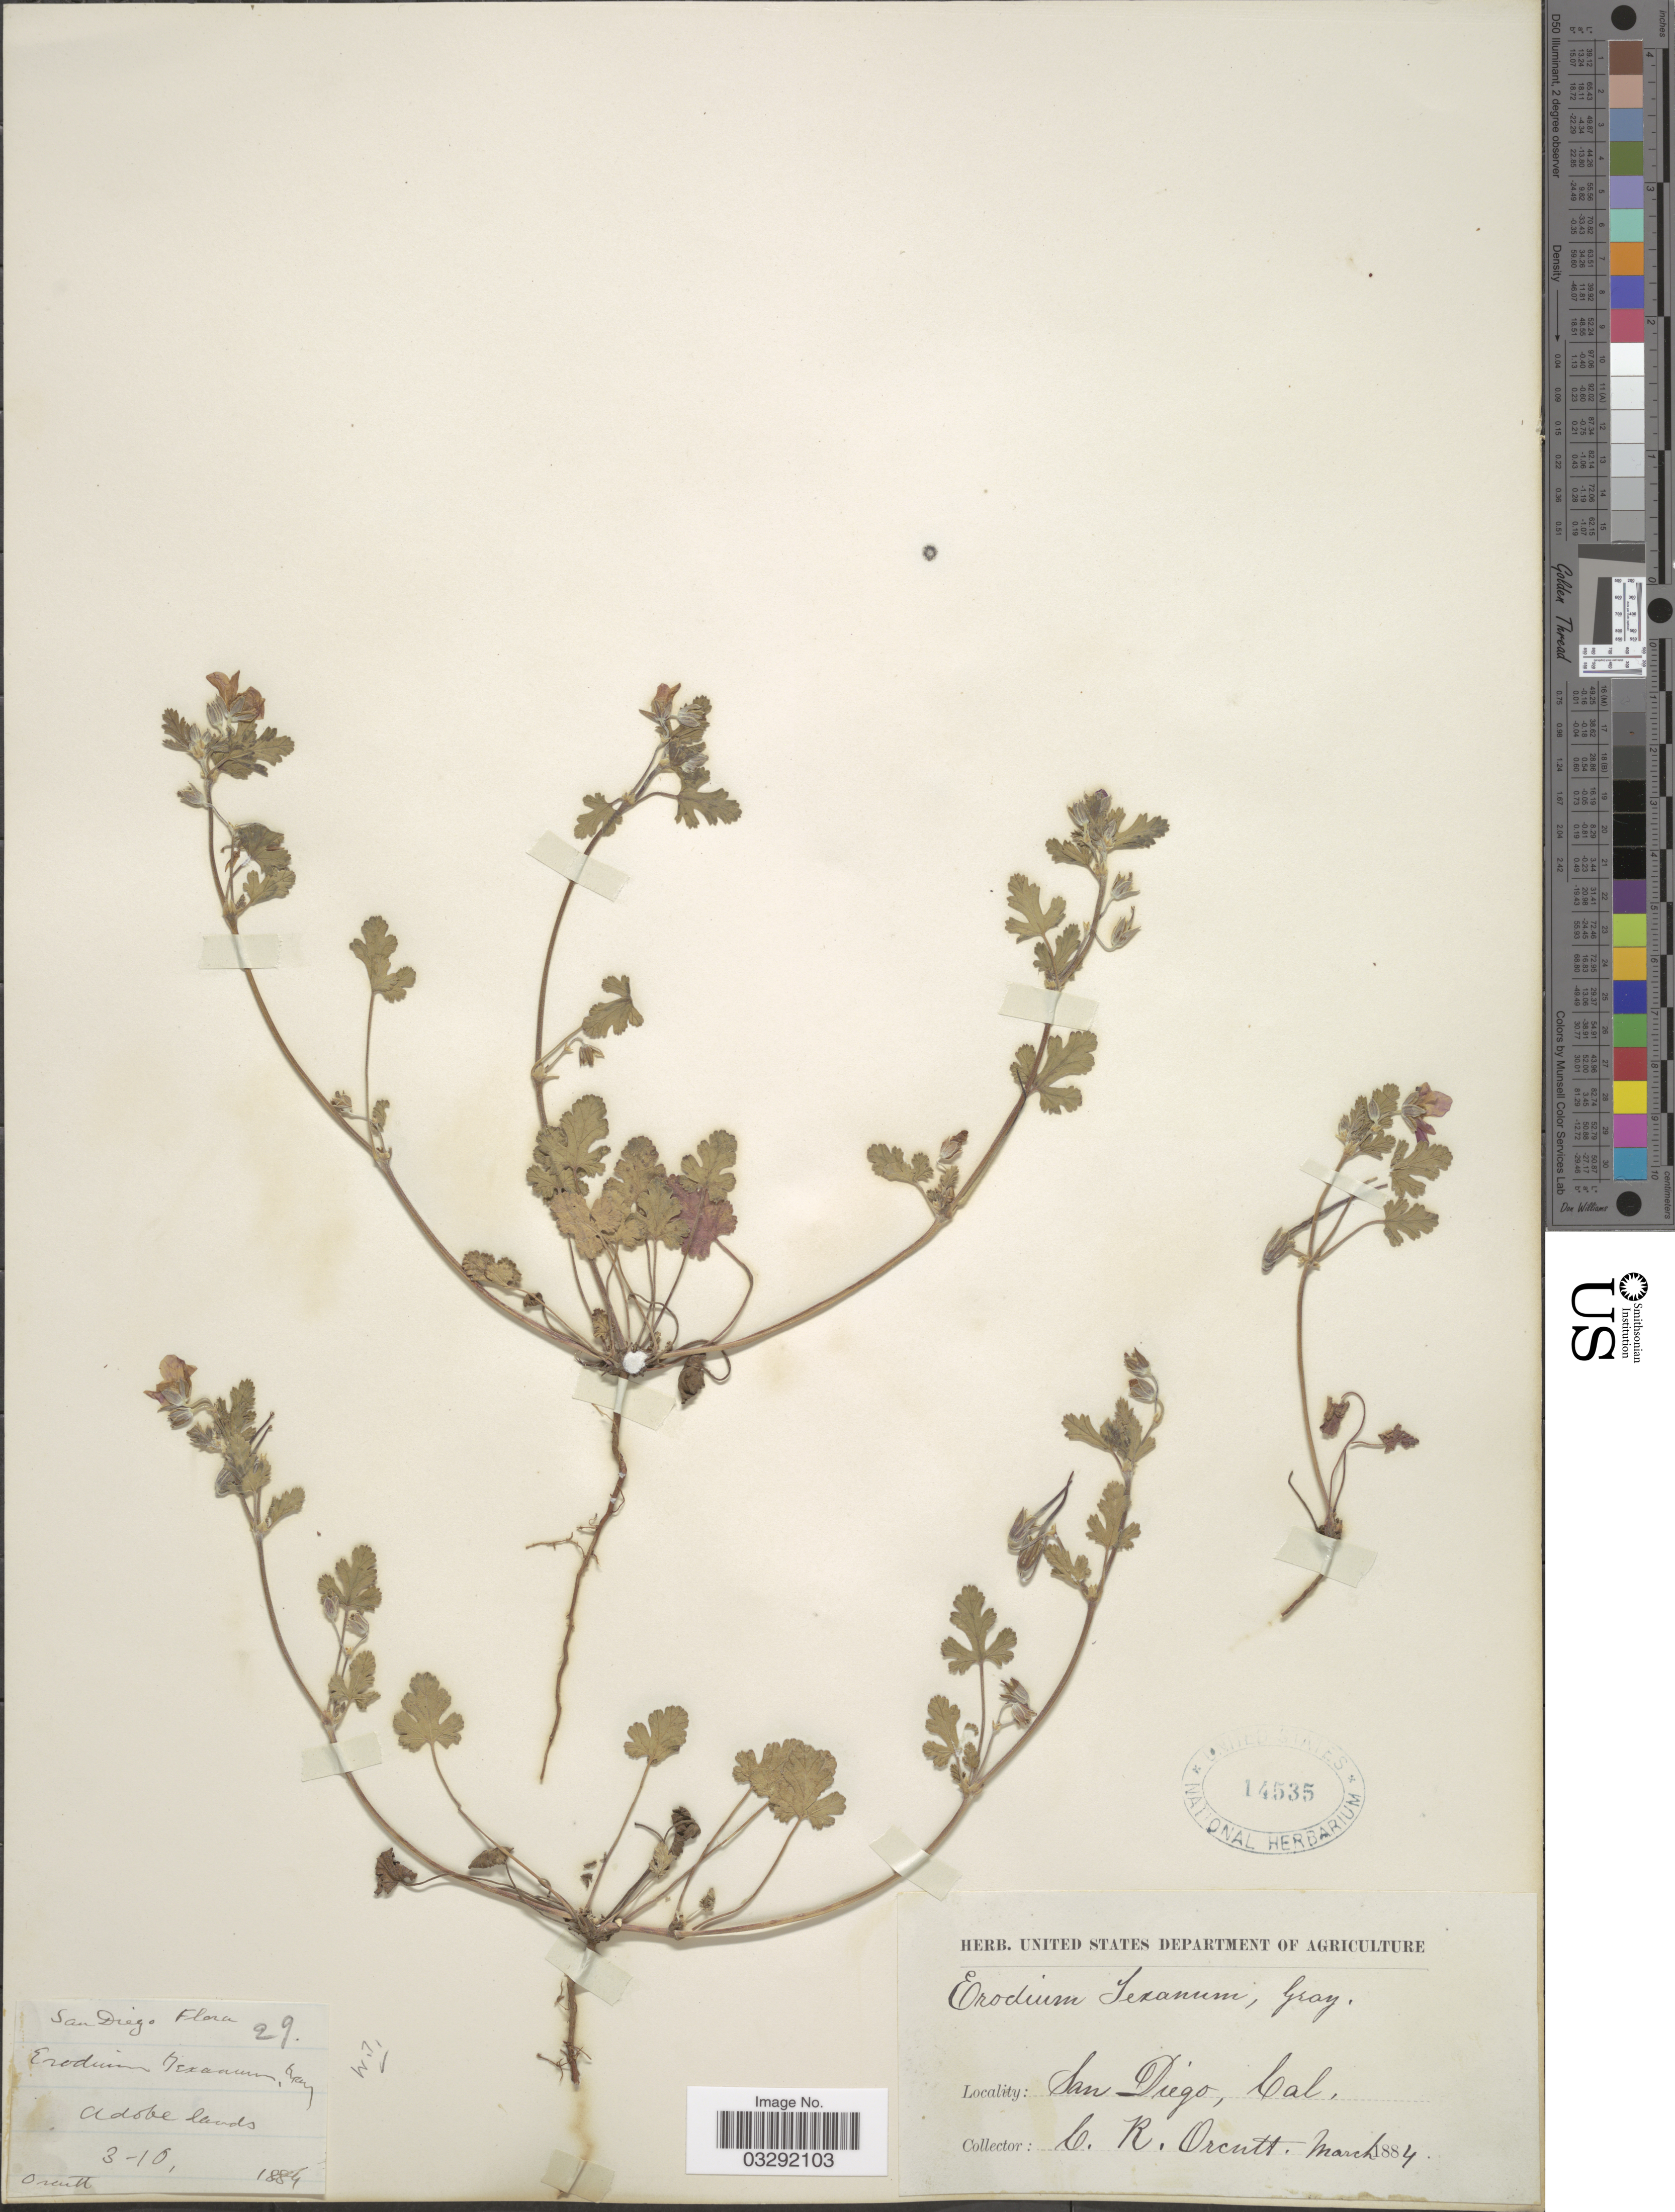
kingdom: Plantae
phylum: Tracheophyta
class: Magnoliopsida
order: Geraniales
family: Geraniaceae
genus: Erodium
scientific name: Erodium texanum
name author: A. Gray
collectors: C. R. Orcutt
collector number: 29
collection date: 1884-03-10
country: United States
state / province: California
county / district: San Diego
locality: San Diego. Adobe lands.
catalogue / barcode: US 14535